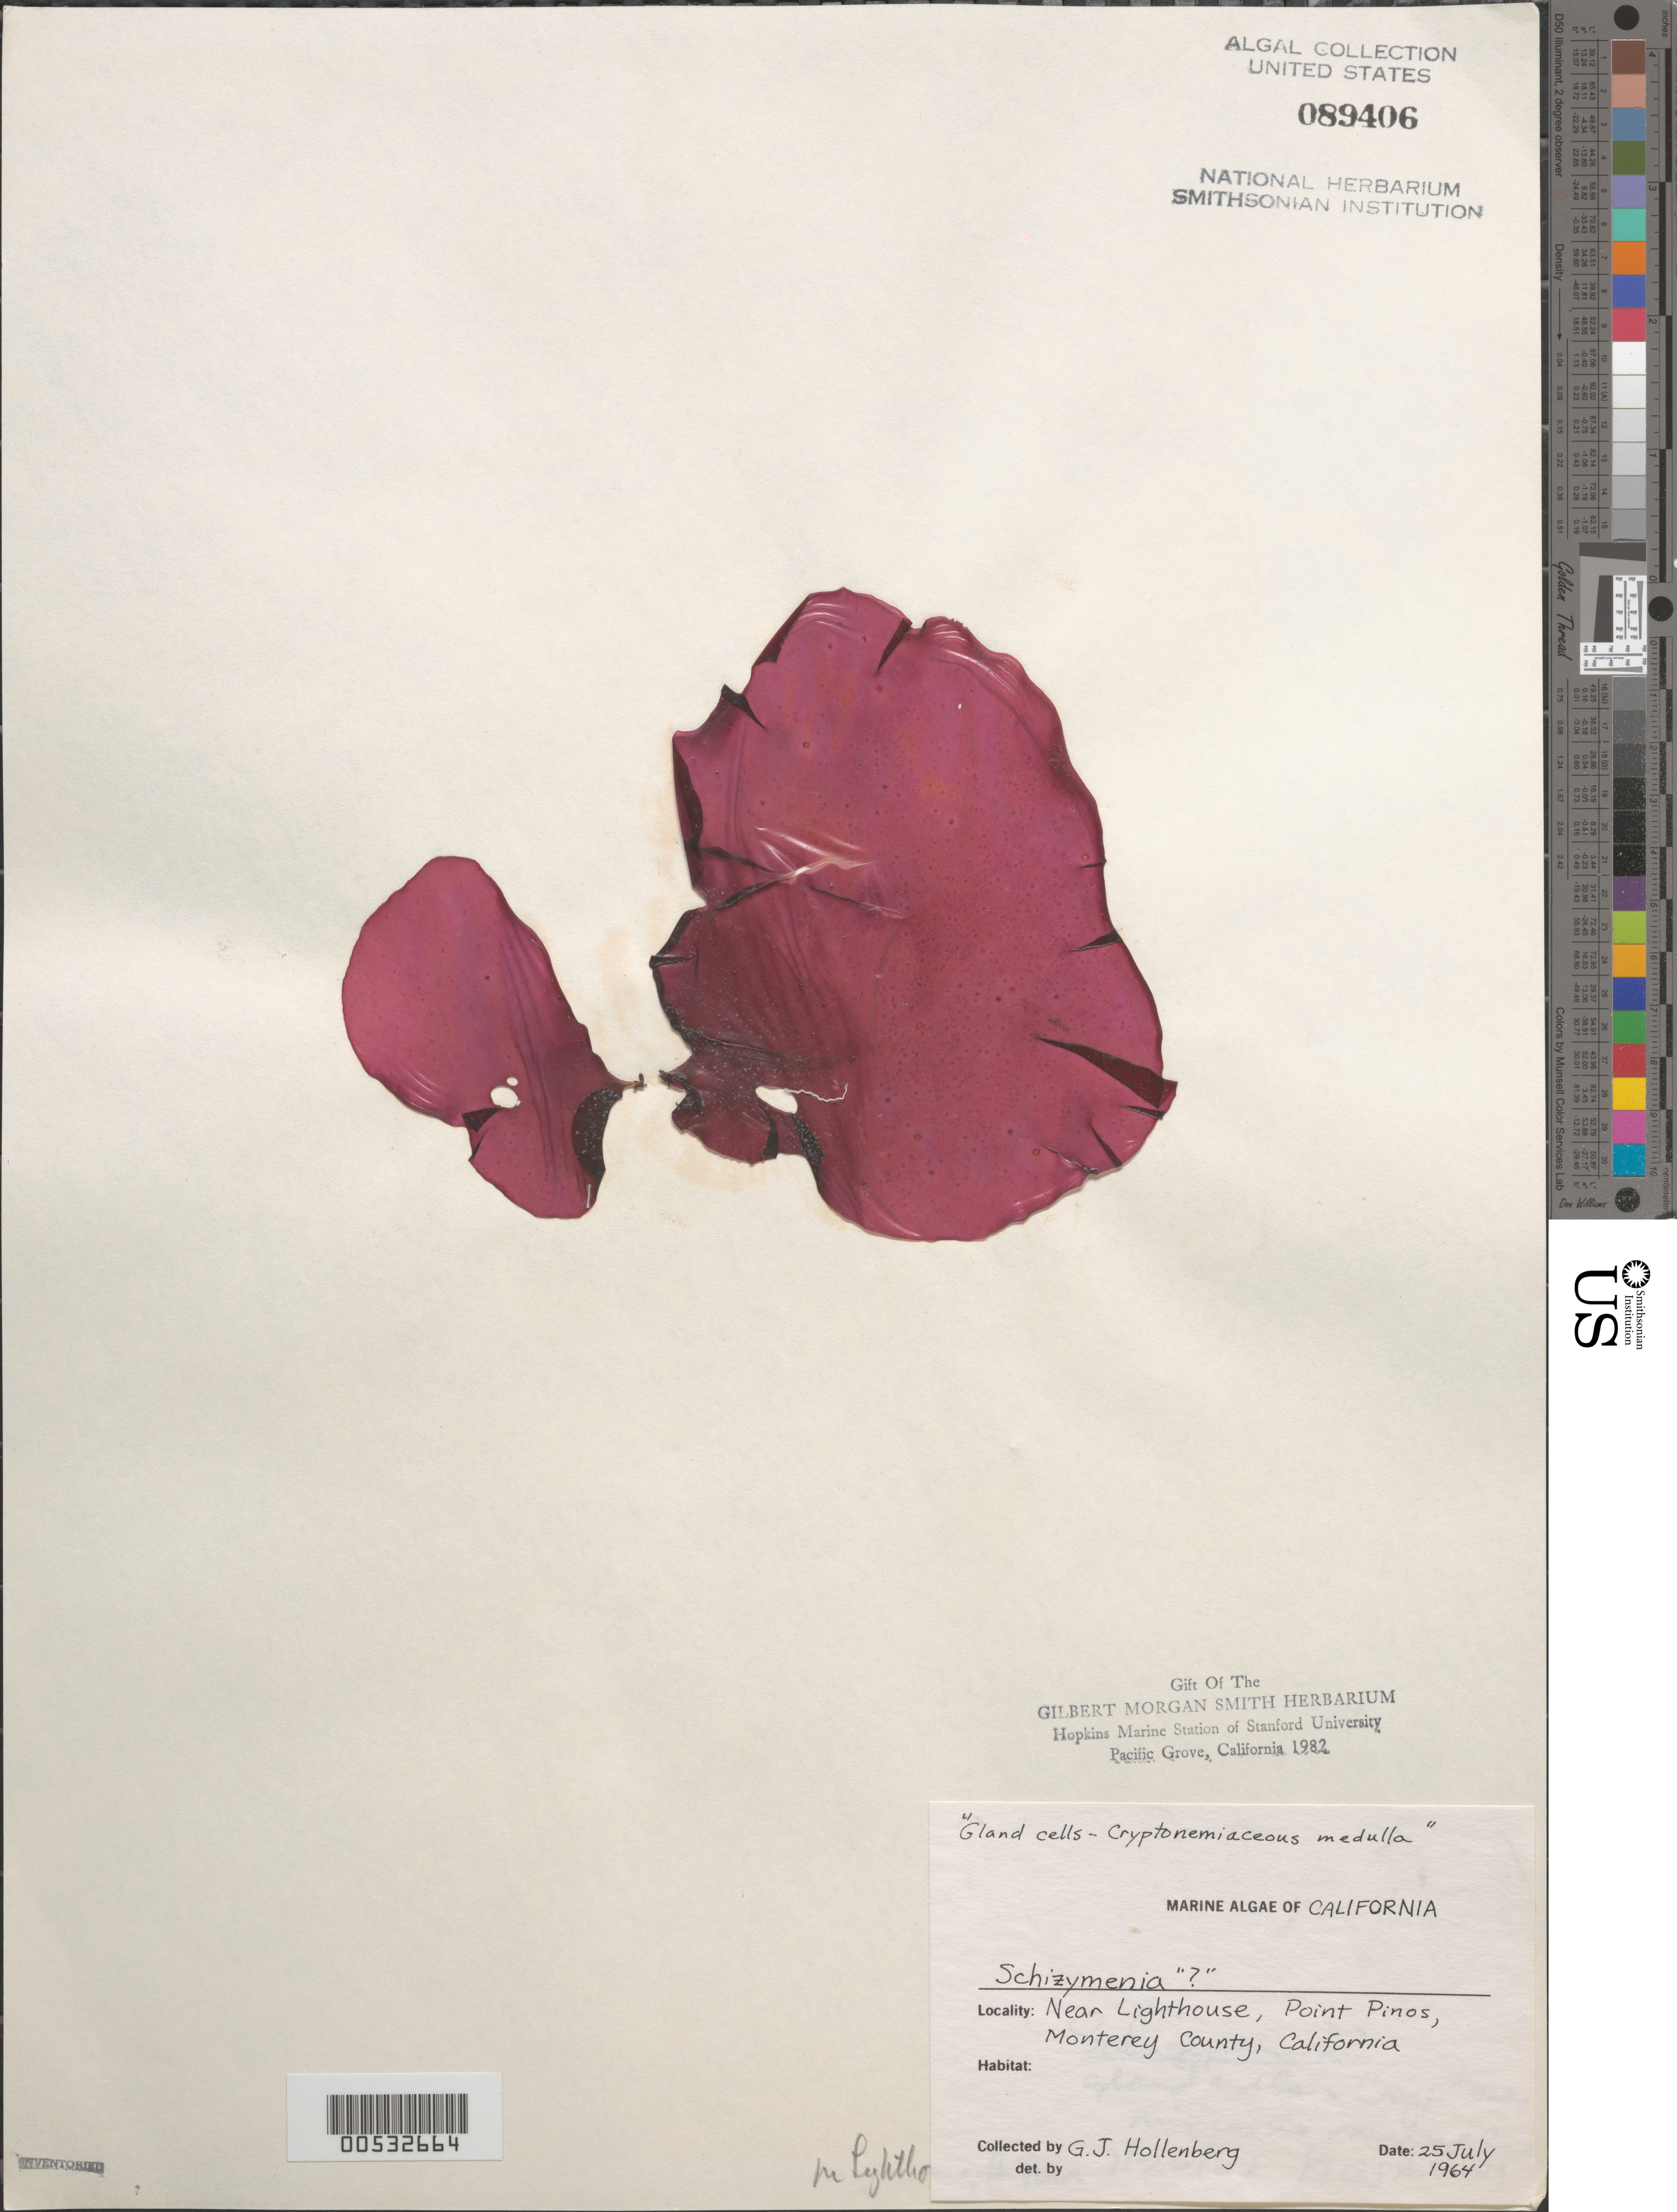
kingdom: Plantae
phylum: Rhodophyta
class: Florideophyceae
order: Nemastomatales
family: Schizymeniaceae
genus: Schizymenia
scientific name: Schizymenia sp.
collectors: G. Hollenberg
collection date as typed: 25 Jul 1964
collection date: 1964-07-25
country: United States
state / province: California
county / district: Monterey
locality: Point Pinos, near lighthouse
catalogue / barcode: US 89406